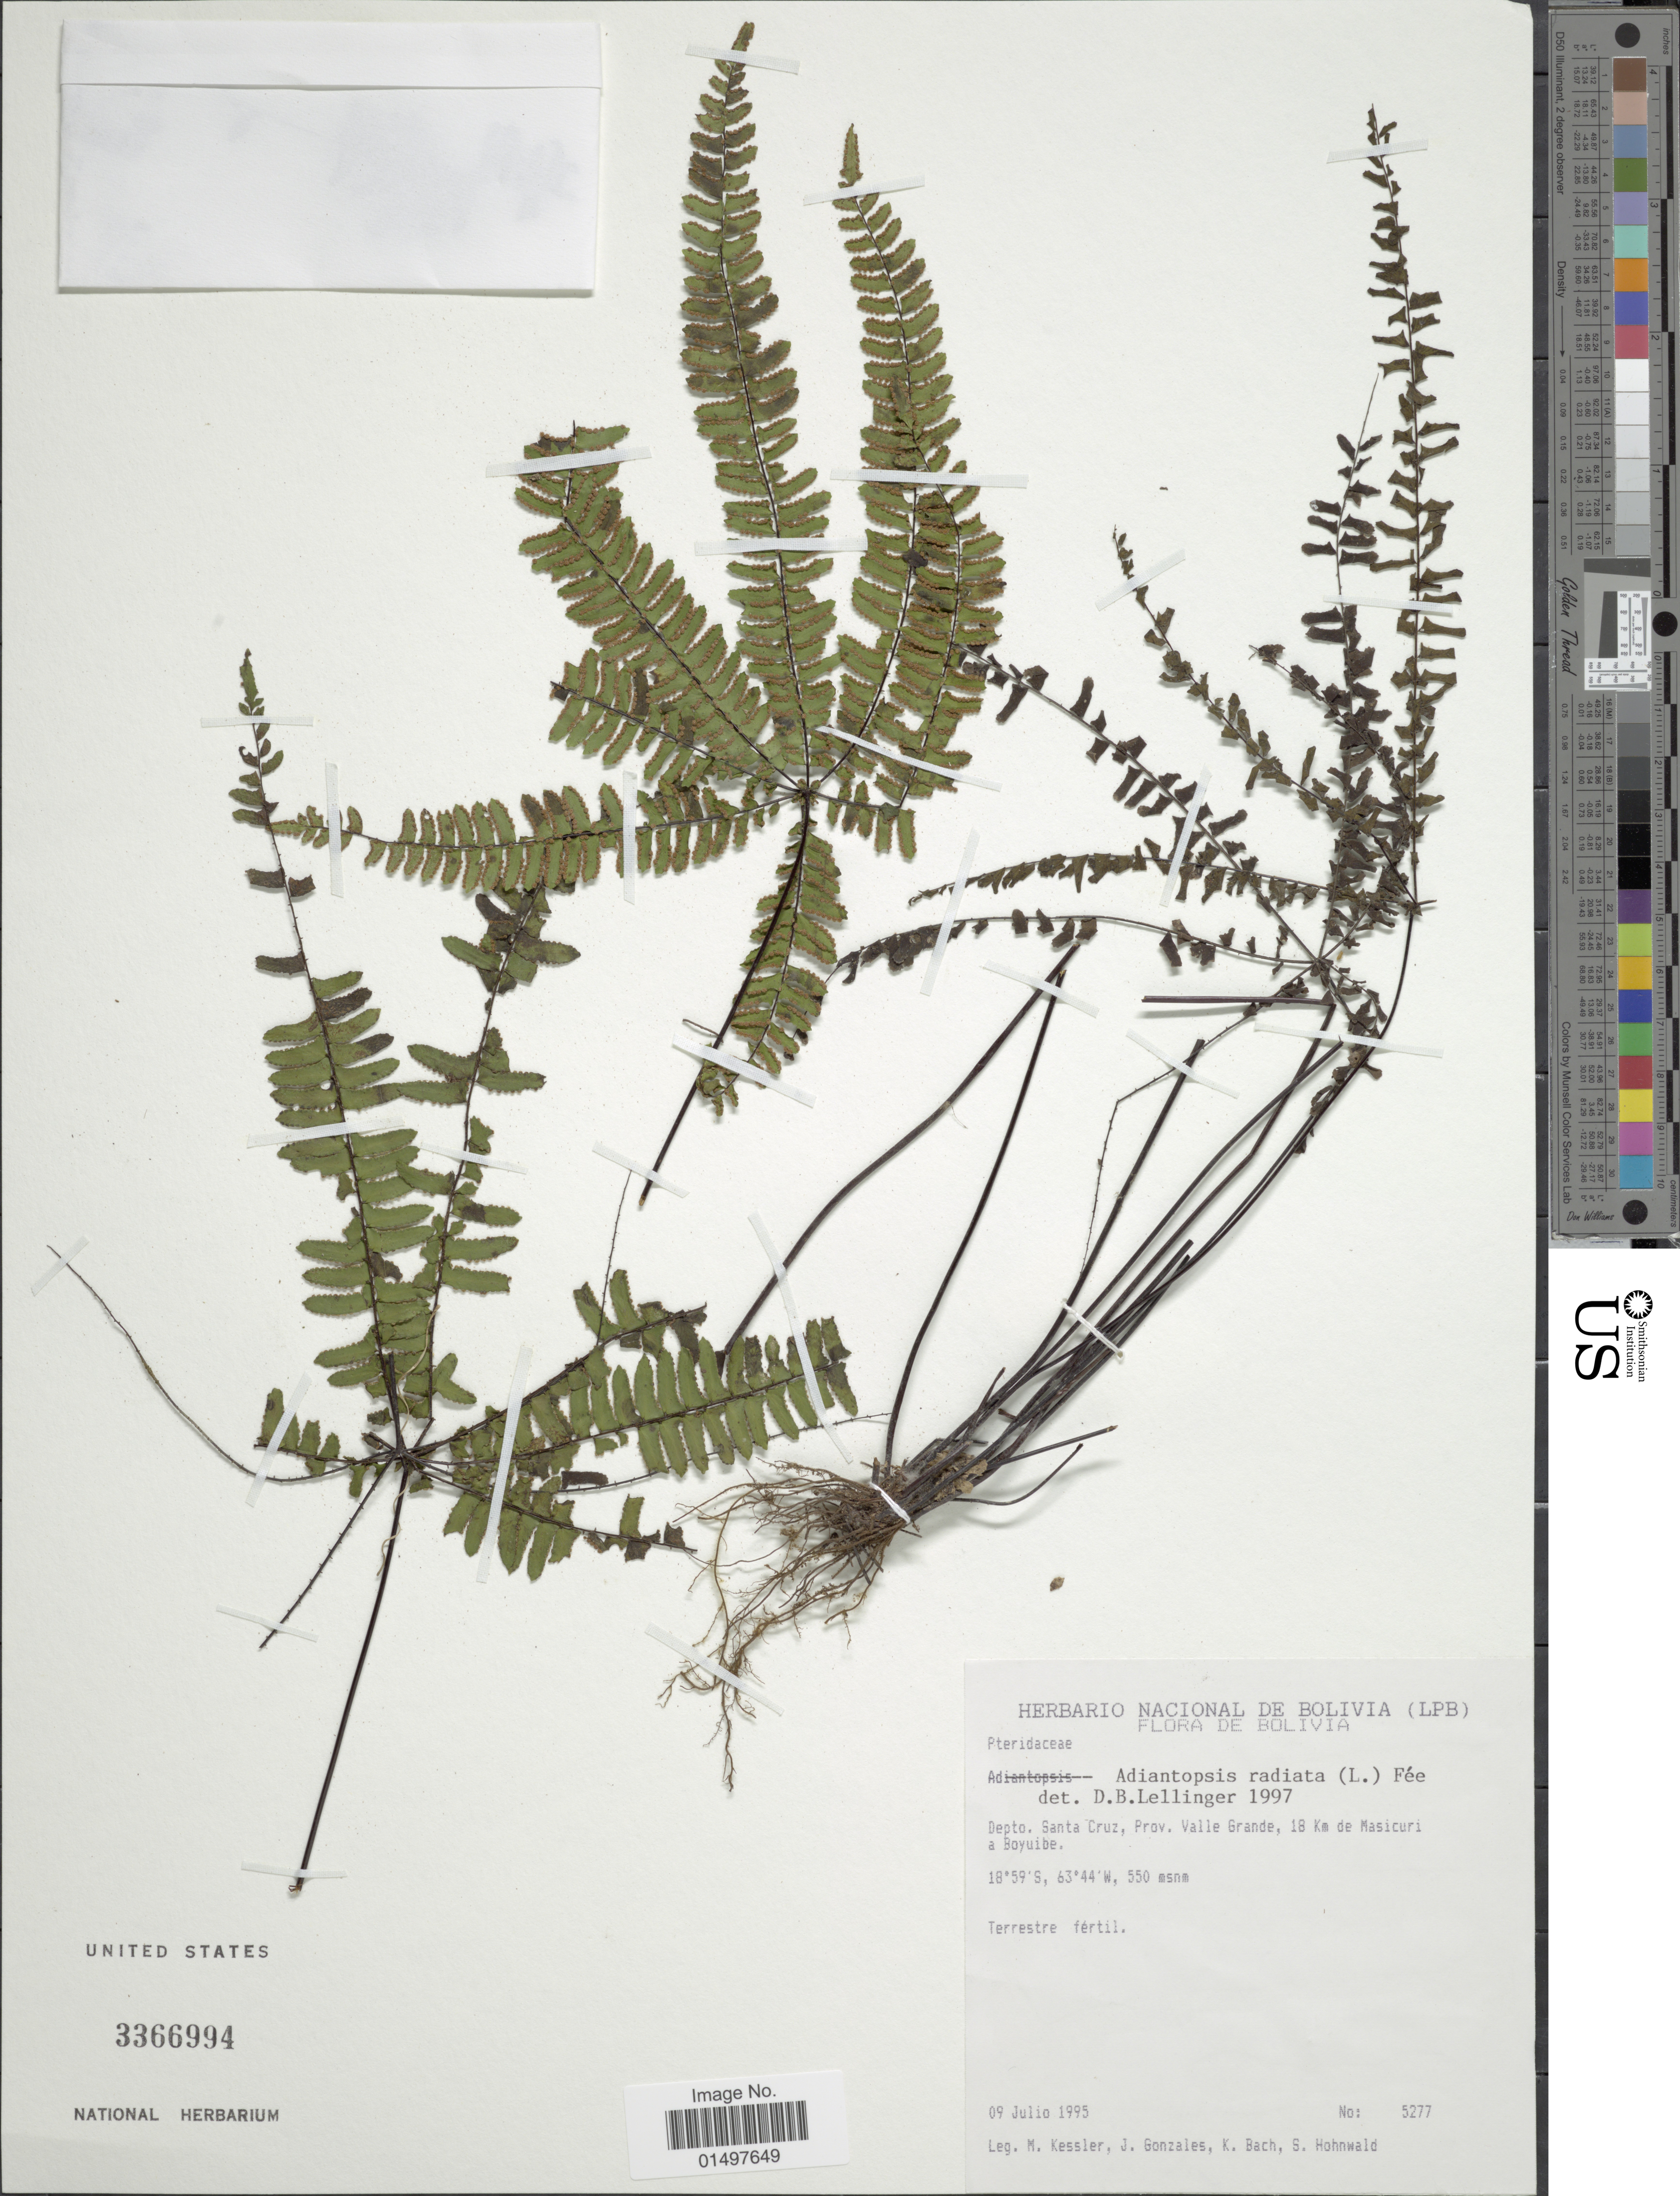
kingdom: Plantae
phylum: Tracheophyta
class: Polypodiopsida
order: Polypodiales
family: Pteridaceae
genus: Adiantopsis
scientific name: Adiantopsis radiata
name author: (L.) Fée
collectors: M. Kessler, J. Gonzales, K. Bach & S. Hohnwald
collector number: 5277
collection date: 1995-07-09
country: Bolivia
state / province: Santa Cruz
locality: Depto. Santa Cruz, Prov. Valle Grande, 18 Km de Masicuri a Boyuibe.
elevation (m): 550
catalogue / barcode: US 3366994